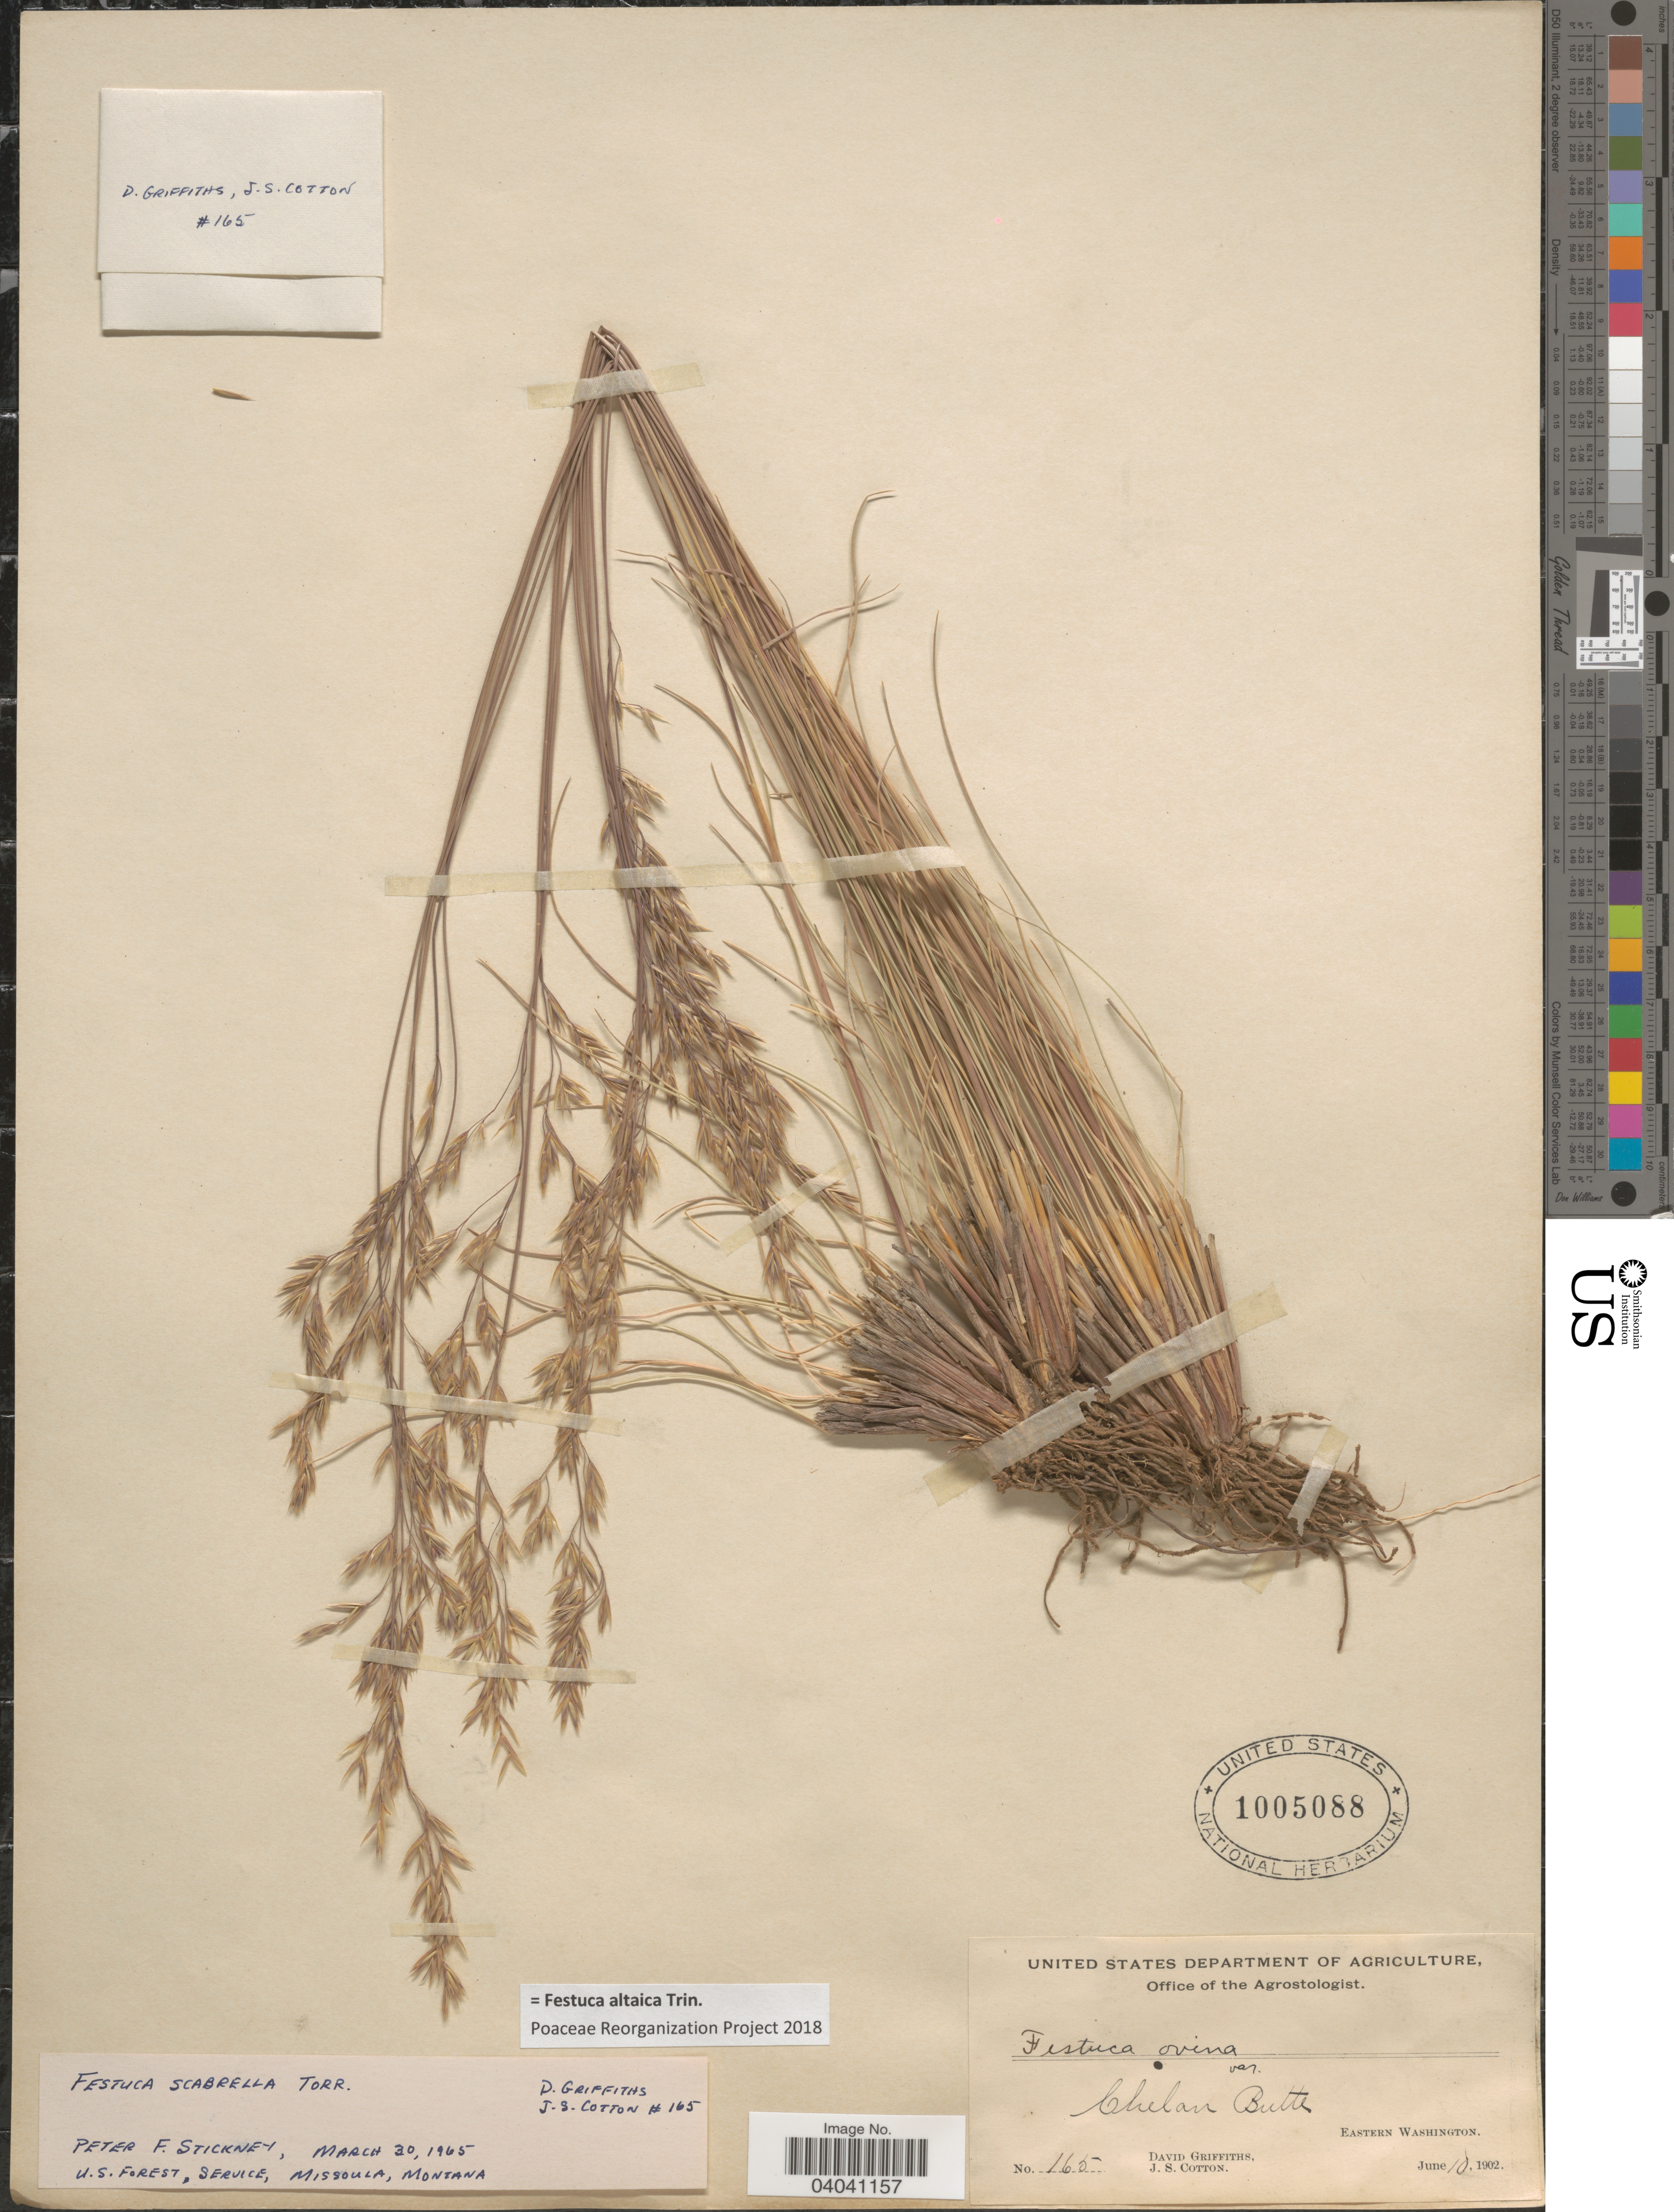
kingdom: Plantae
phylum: Tracheophyta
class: Liliopsida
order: Poales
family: Poaceae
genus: Festuca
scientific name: Festuca altaica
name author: Trin.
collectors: D. Griffiths & J. S. Cotton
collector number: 165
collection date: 1902-06-10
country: United States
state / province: Washington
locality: Chelan Butte. Eastern Washington.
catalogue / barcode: US 1005088